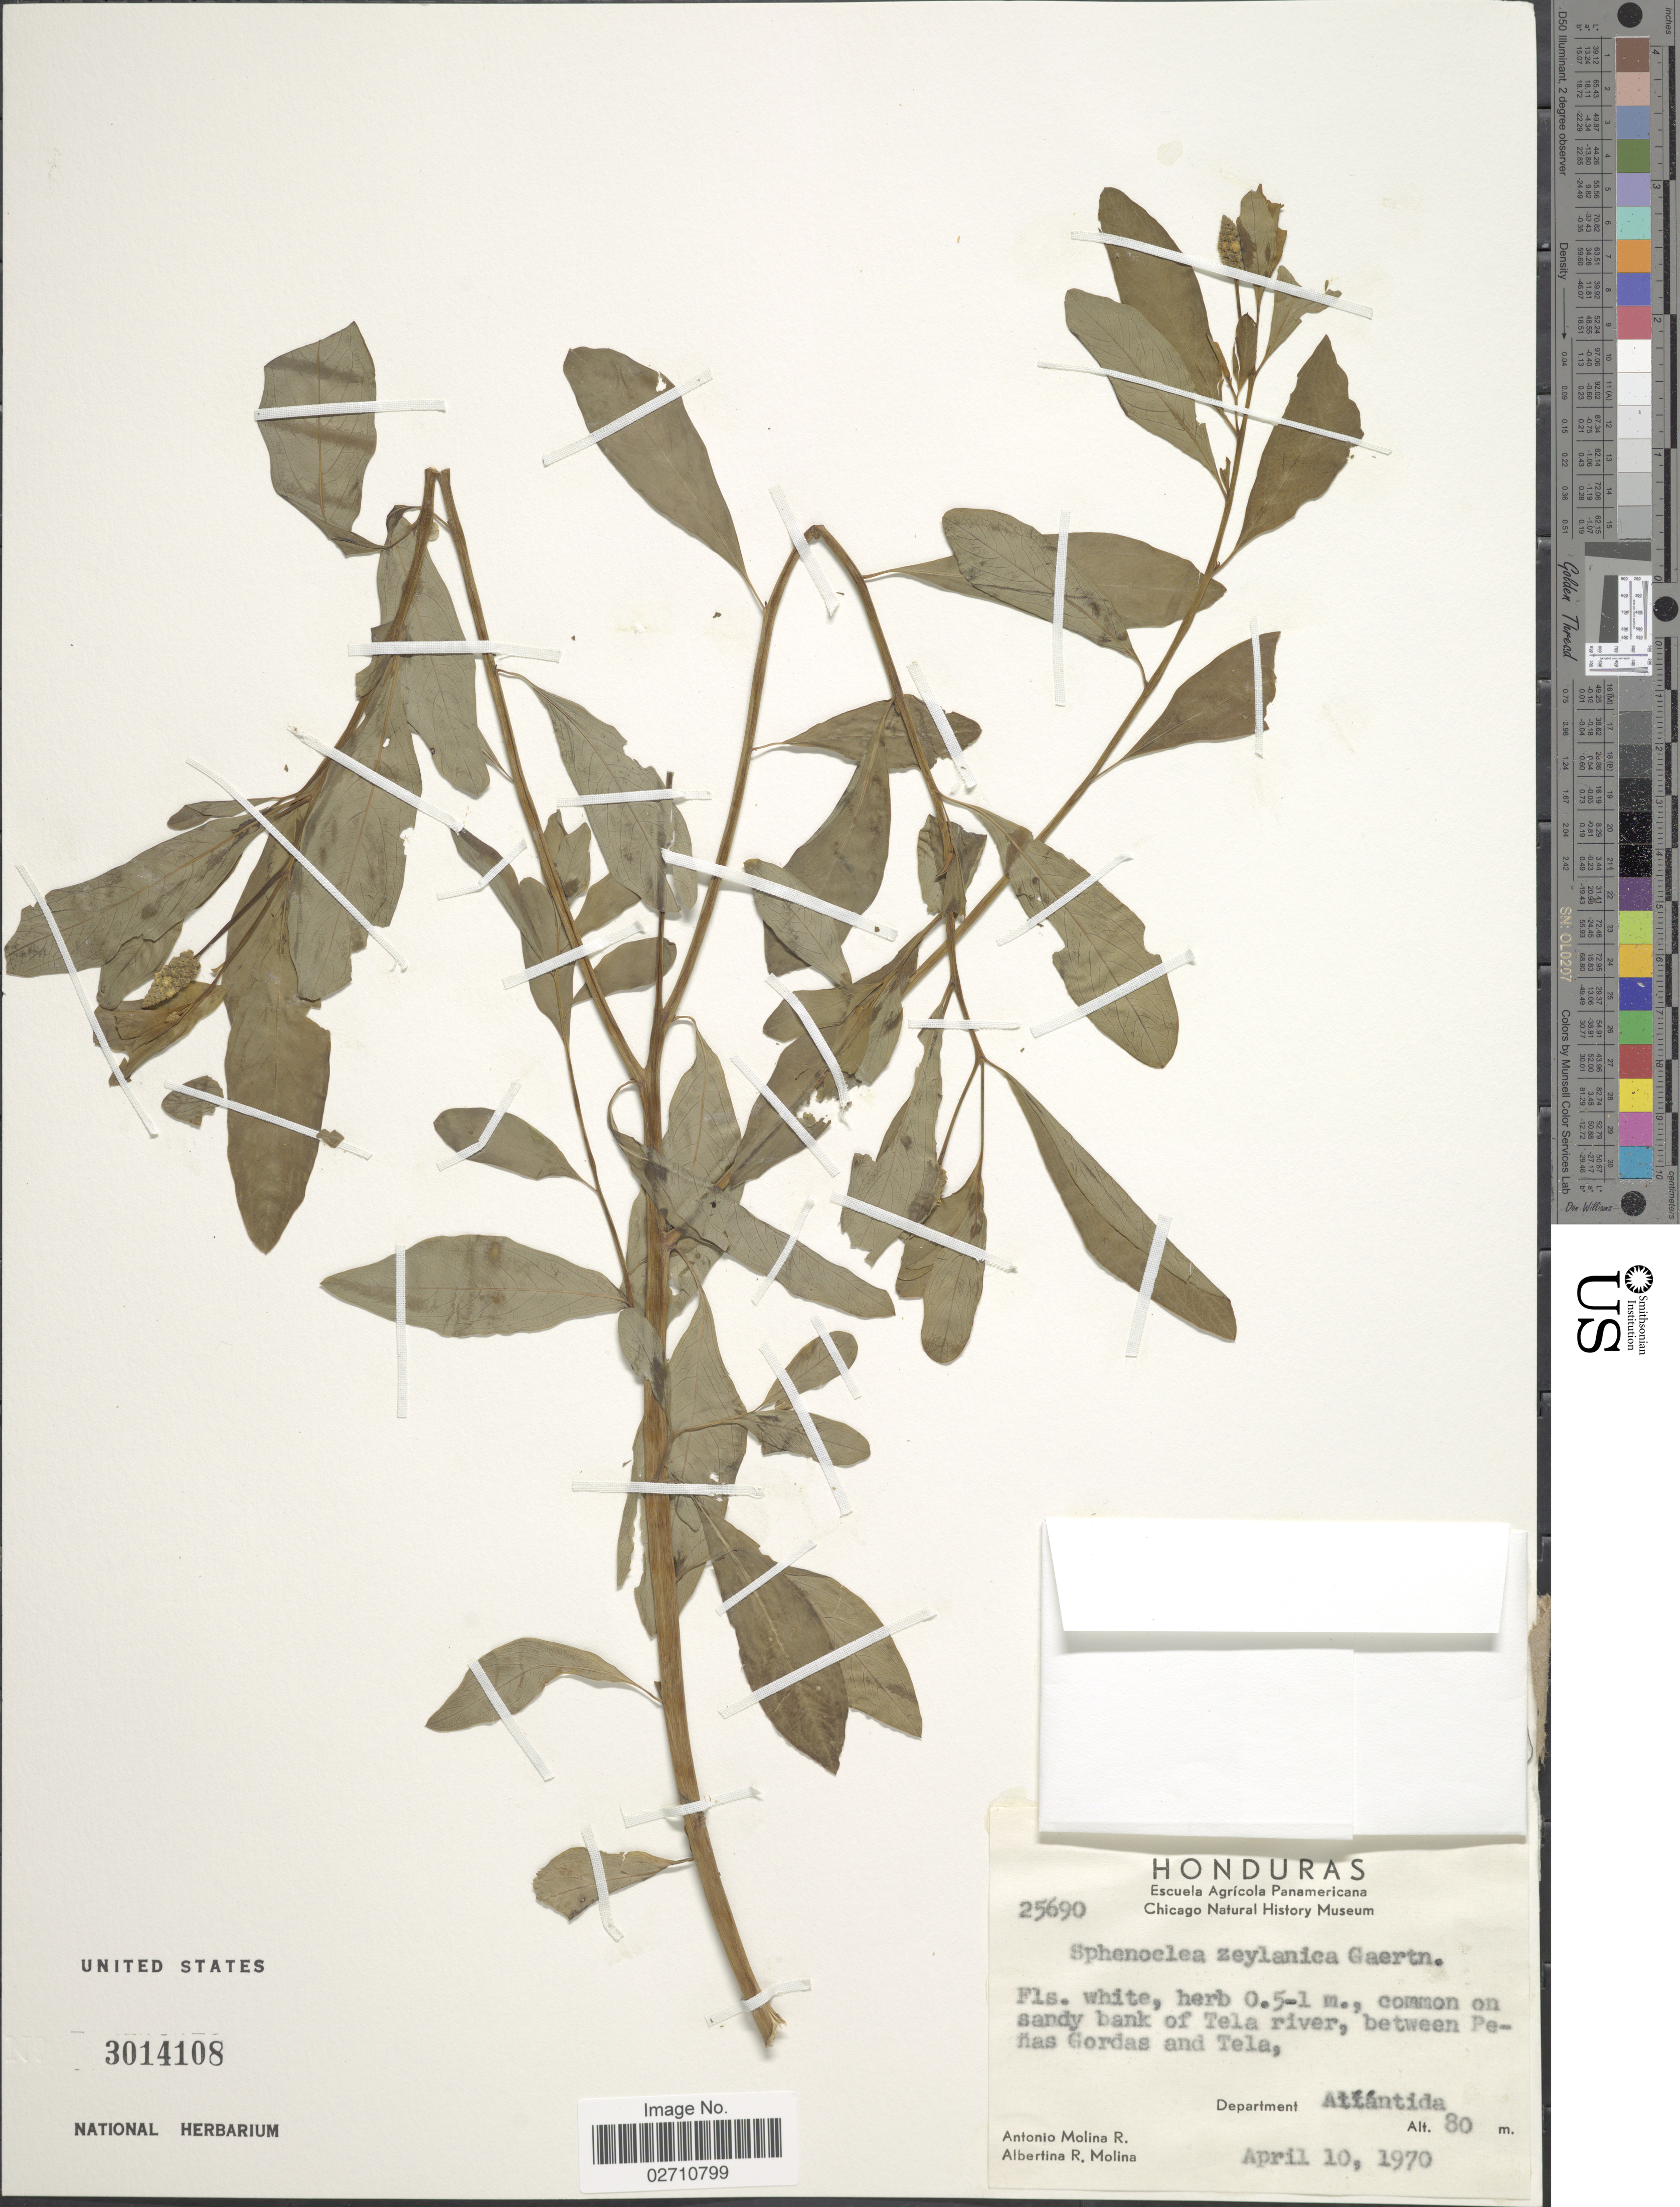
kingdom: Plantae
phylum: Tracheophyta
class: Magnoliopsida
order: Solanales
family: Sphenocleaceae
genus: Sphenoclea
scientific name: Sphenoclea zeylanica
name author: Gaertn.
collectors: A. Molina R. & A. R. Molina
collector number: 25690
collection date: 1970-04-10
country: Honduras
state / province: Atlántida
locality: Bank of Tela river, between Penas Gordas and Tela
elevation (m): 80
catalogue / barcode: US 3014108